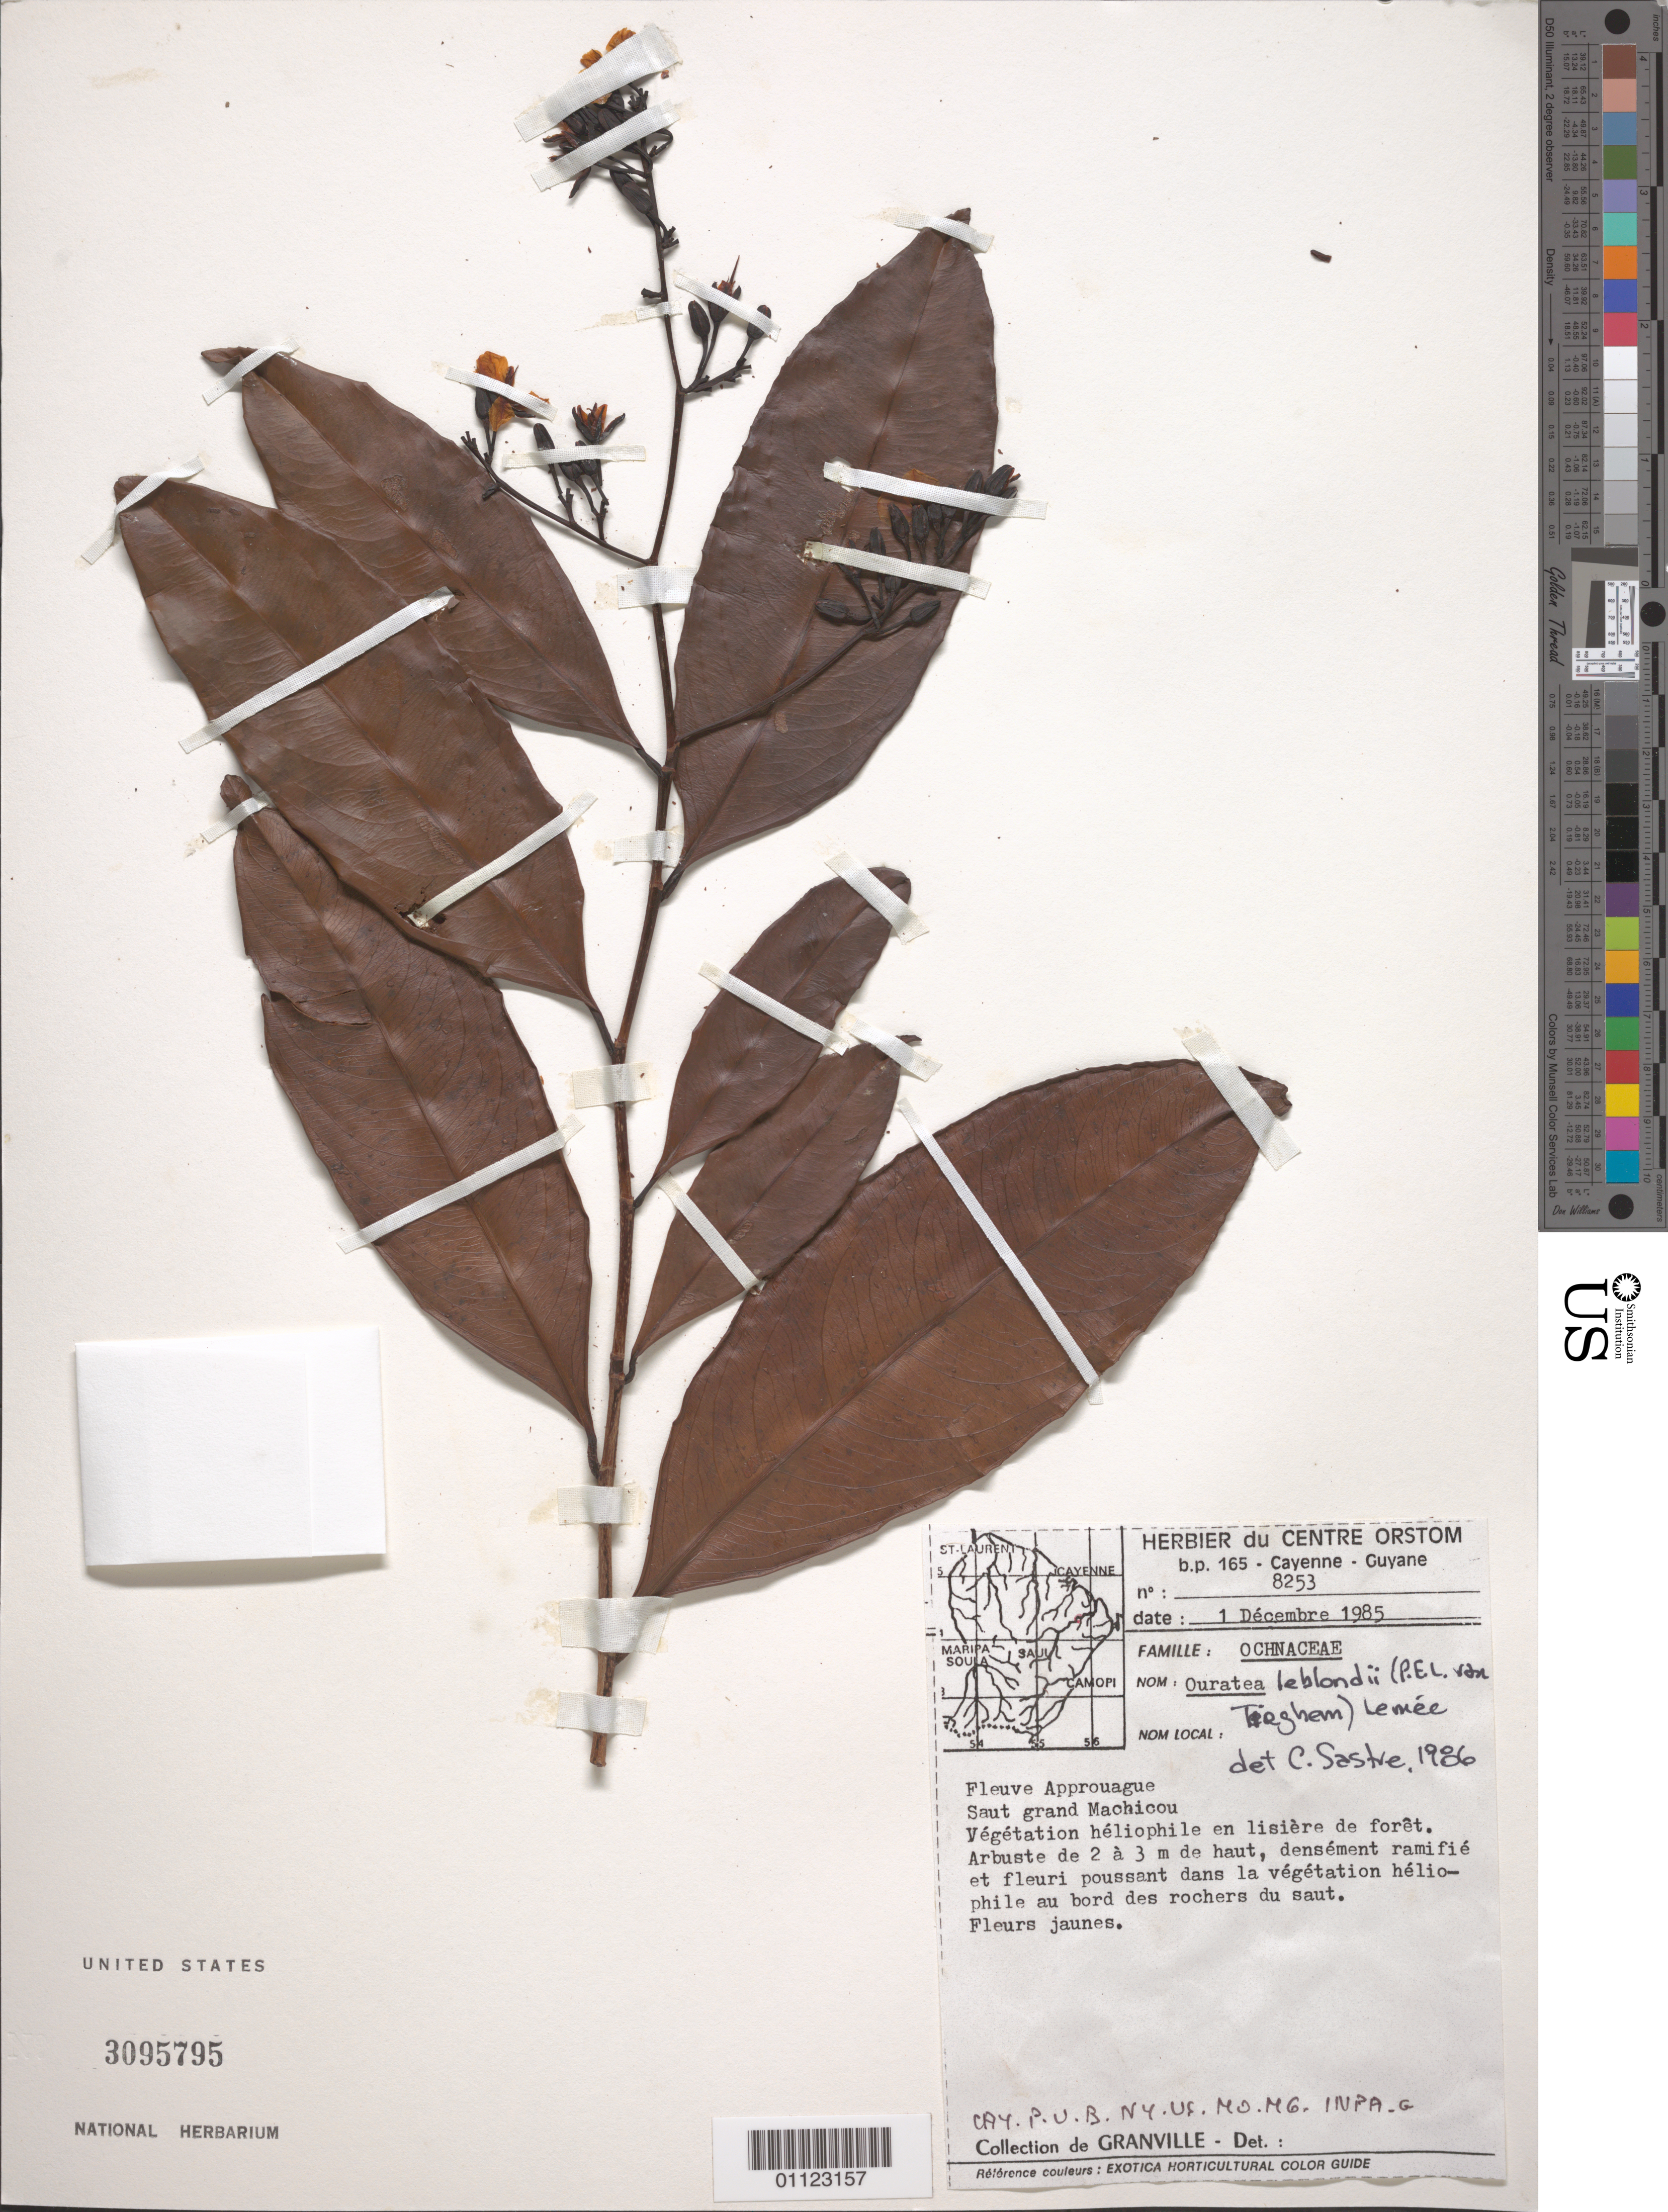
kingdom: Plantae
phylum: Tracheophyta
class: Magnoliopsida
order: Malpighiales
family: Ochnaceae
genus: Ouratea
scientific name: Ouratea leblondii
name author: (Tiegh.) Lemée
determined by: Sastre, C.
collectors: J.-J. de Granville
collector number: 8253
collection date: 1985-12-01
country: French Guiana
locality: Fleuve Approuague. Saut Grand Machicou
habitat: Vegetation heliophile en lisiere de foret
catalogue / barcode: US 3095795